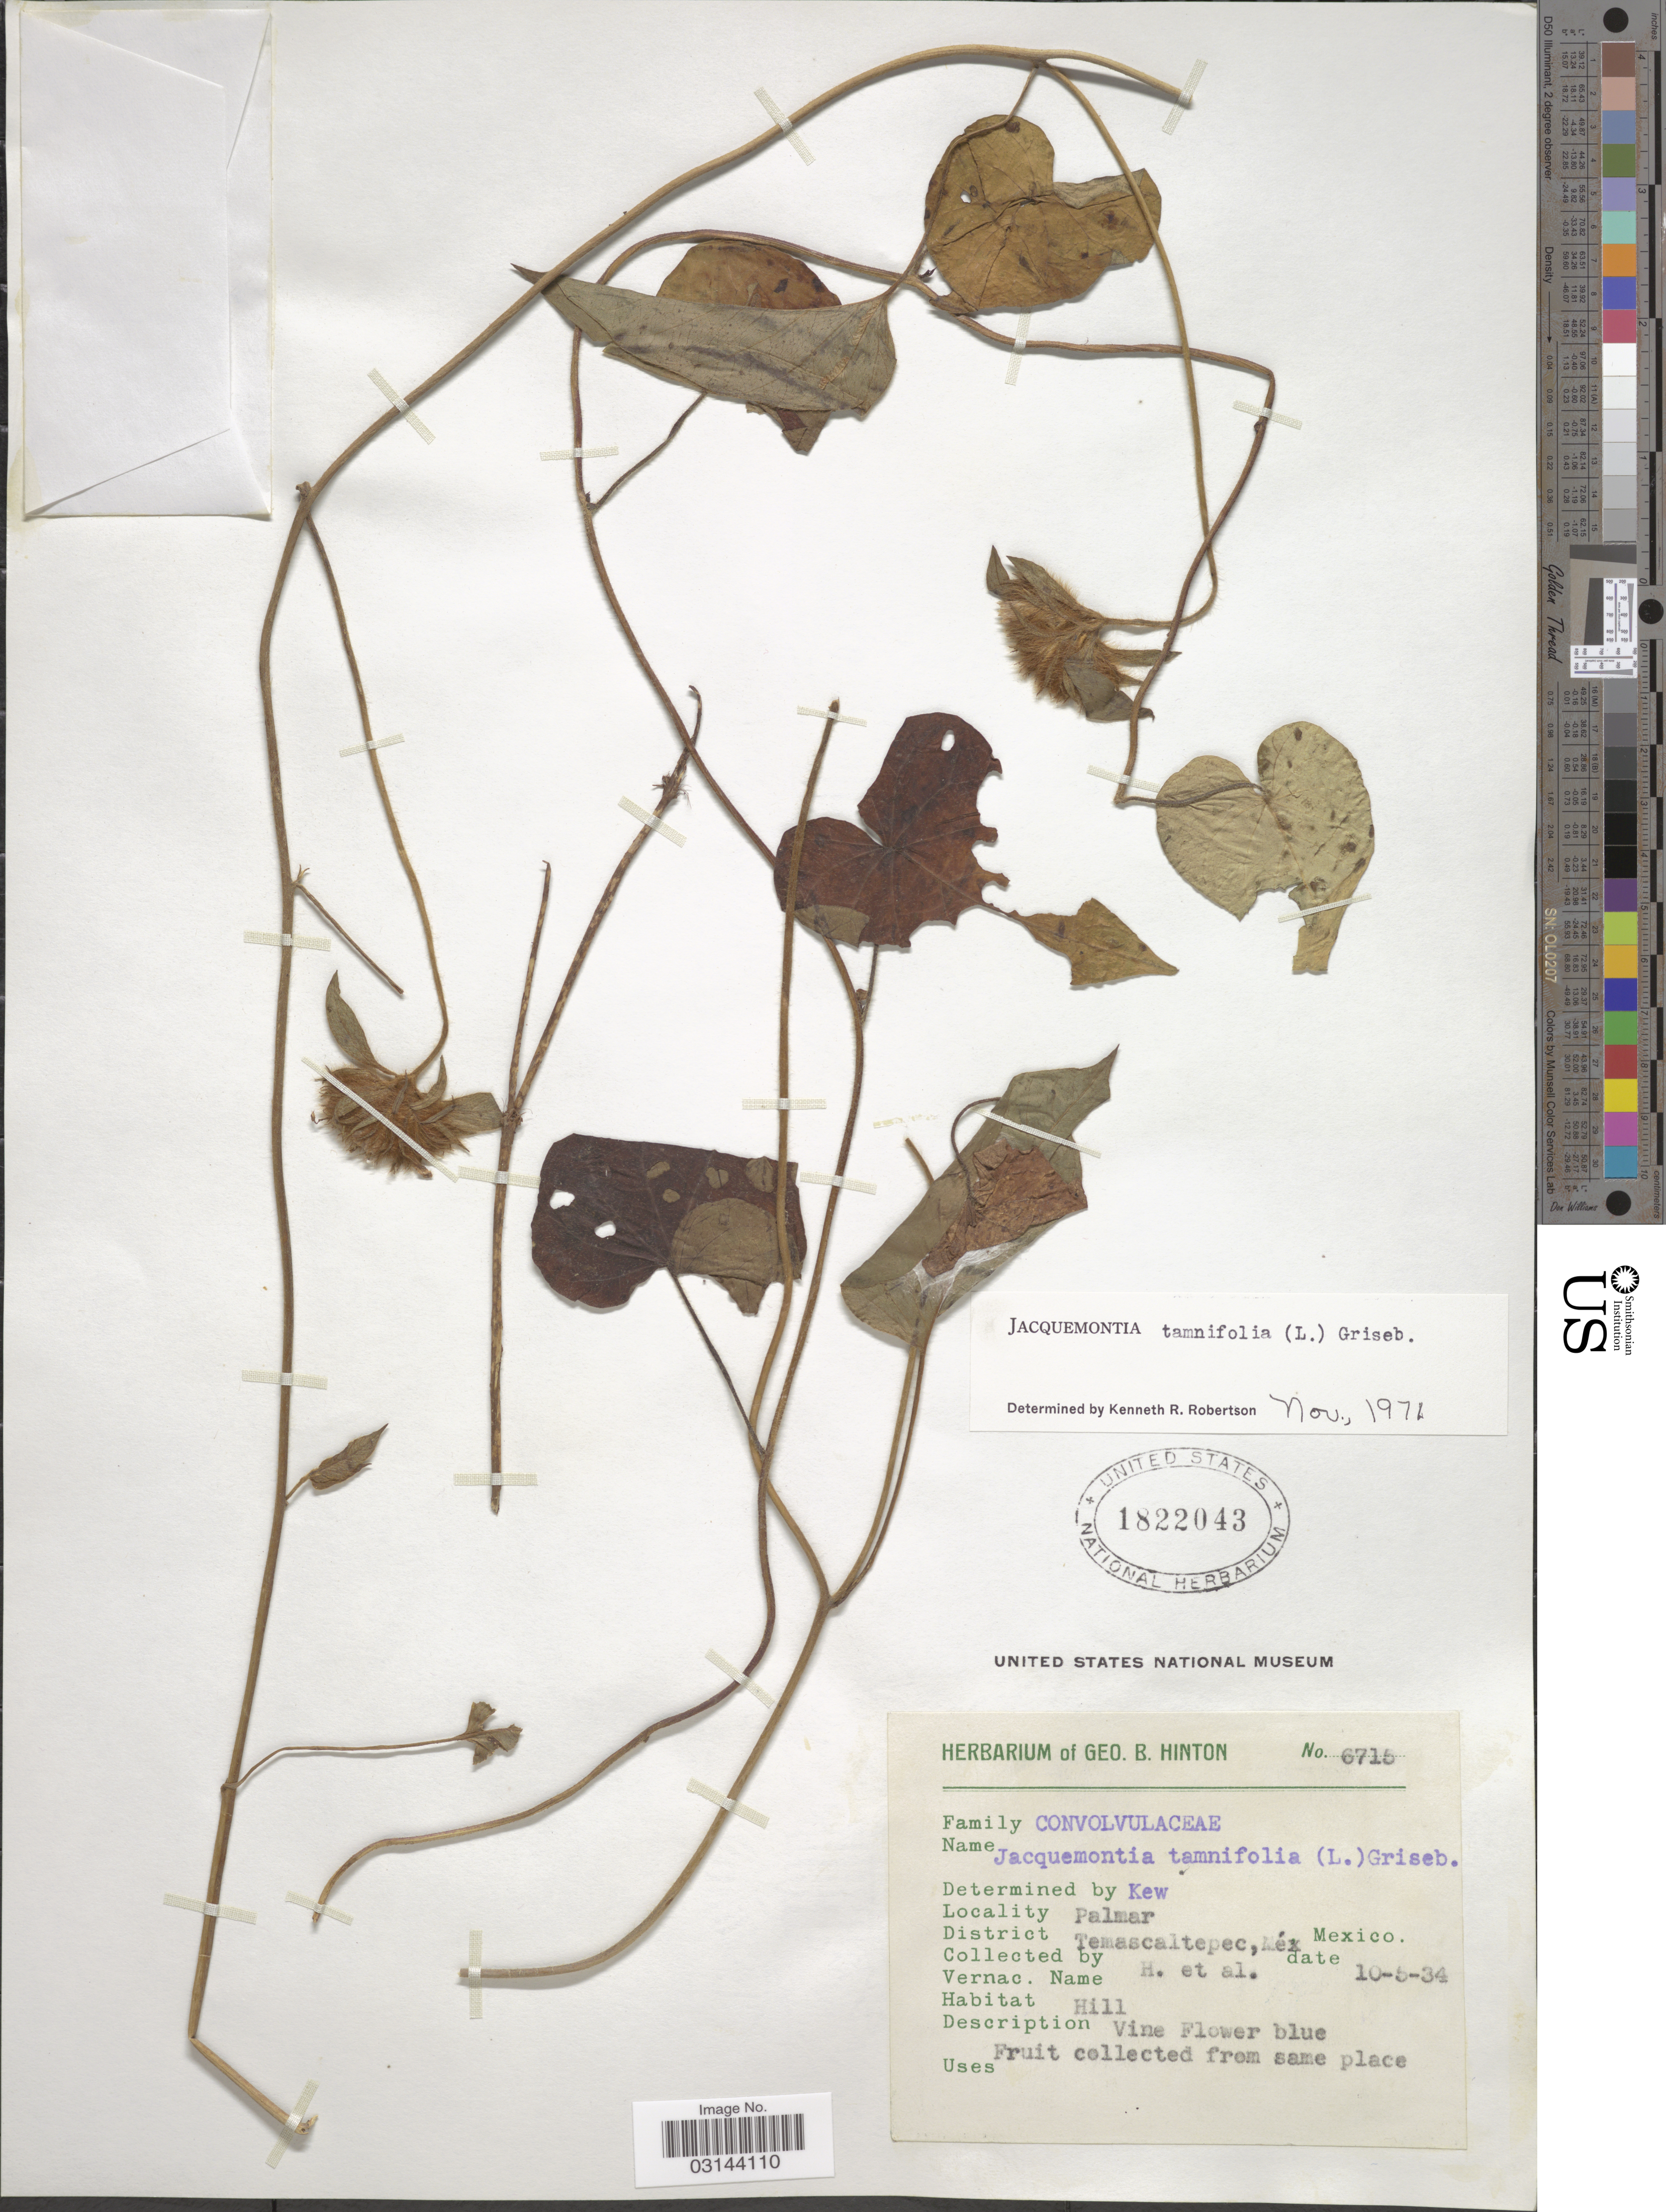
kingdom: Plantae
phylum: Tracheophyta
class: Magnoliopsida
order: Solanales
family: Convolvulaceae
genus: Jacquemontia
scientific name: Jacquemontia tamnifolia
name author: (L.) Griseb.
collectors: G. B. Hinton & et al.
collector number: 6715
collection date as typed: Transcribed d/m/y: 10/5/34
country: Mexico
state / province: México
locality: Palmar, District Temascaltepec, Méx., Mexico.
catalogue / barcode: US 1822043